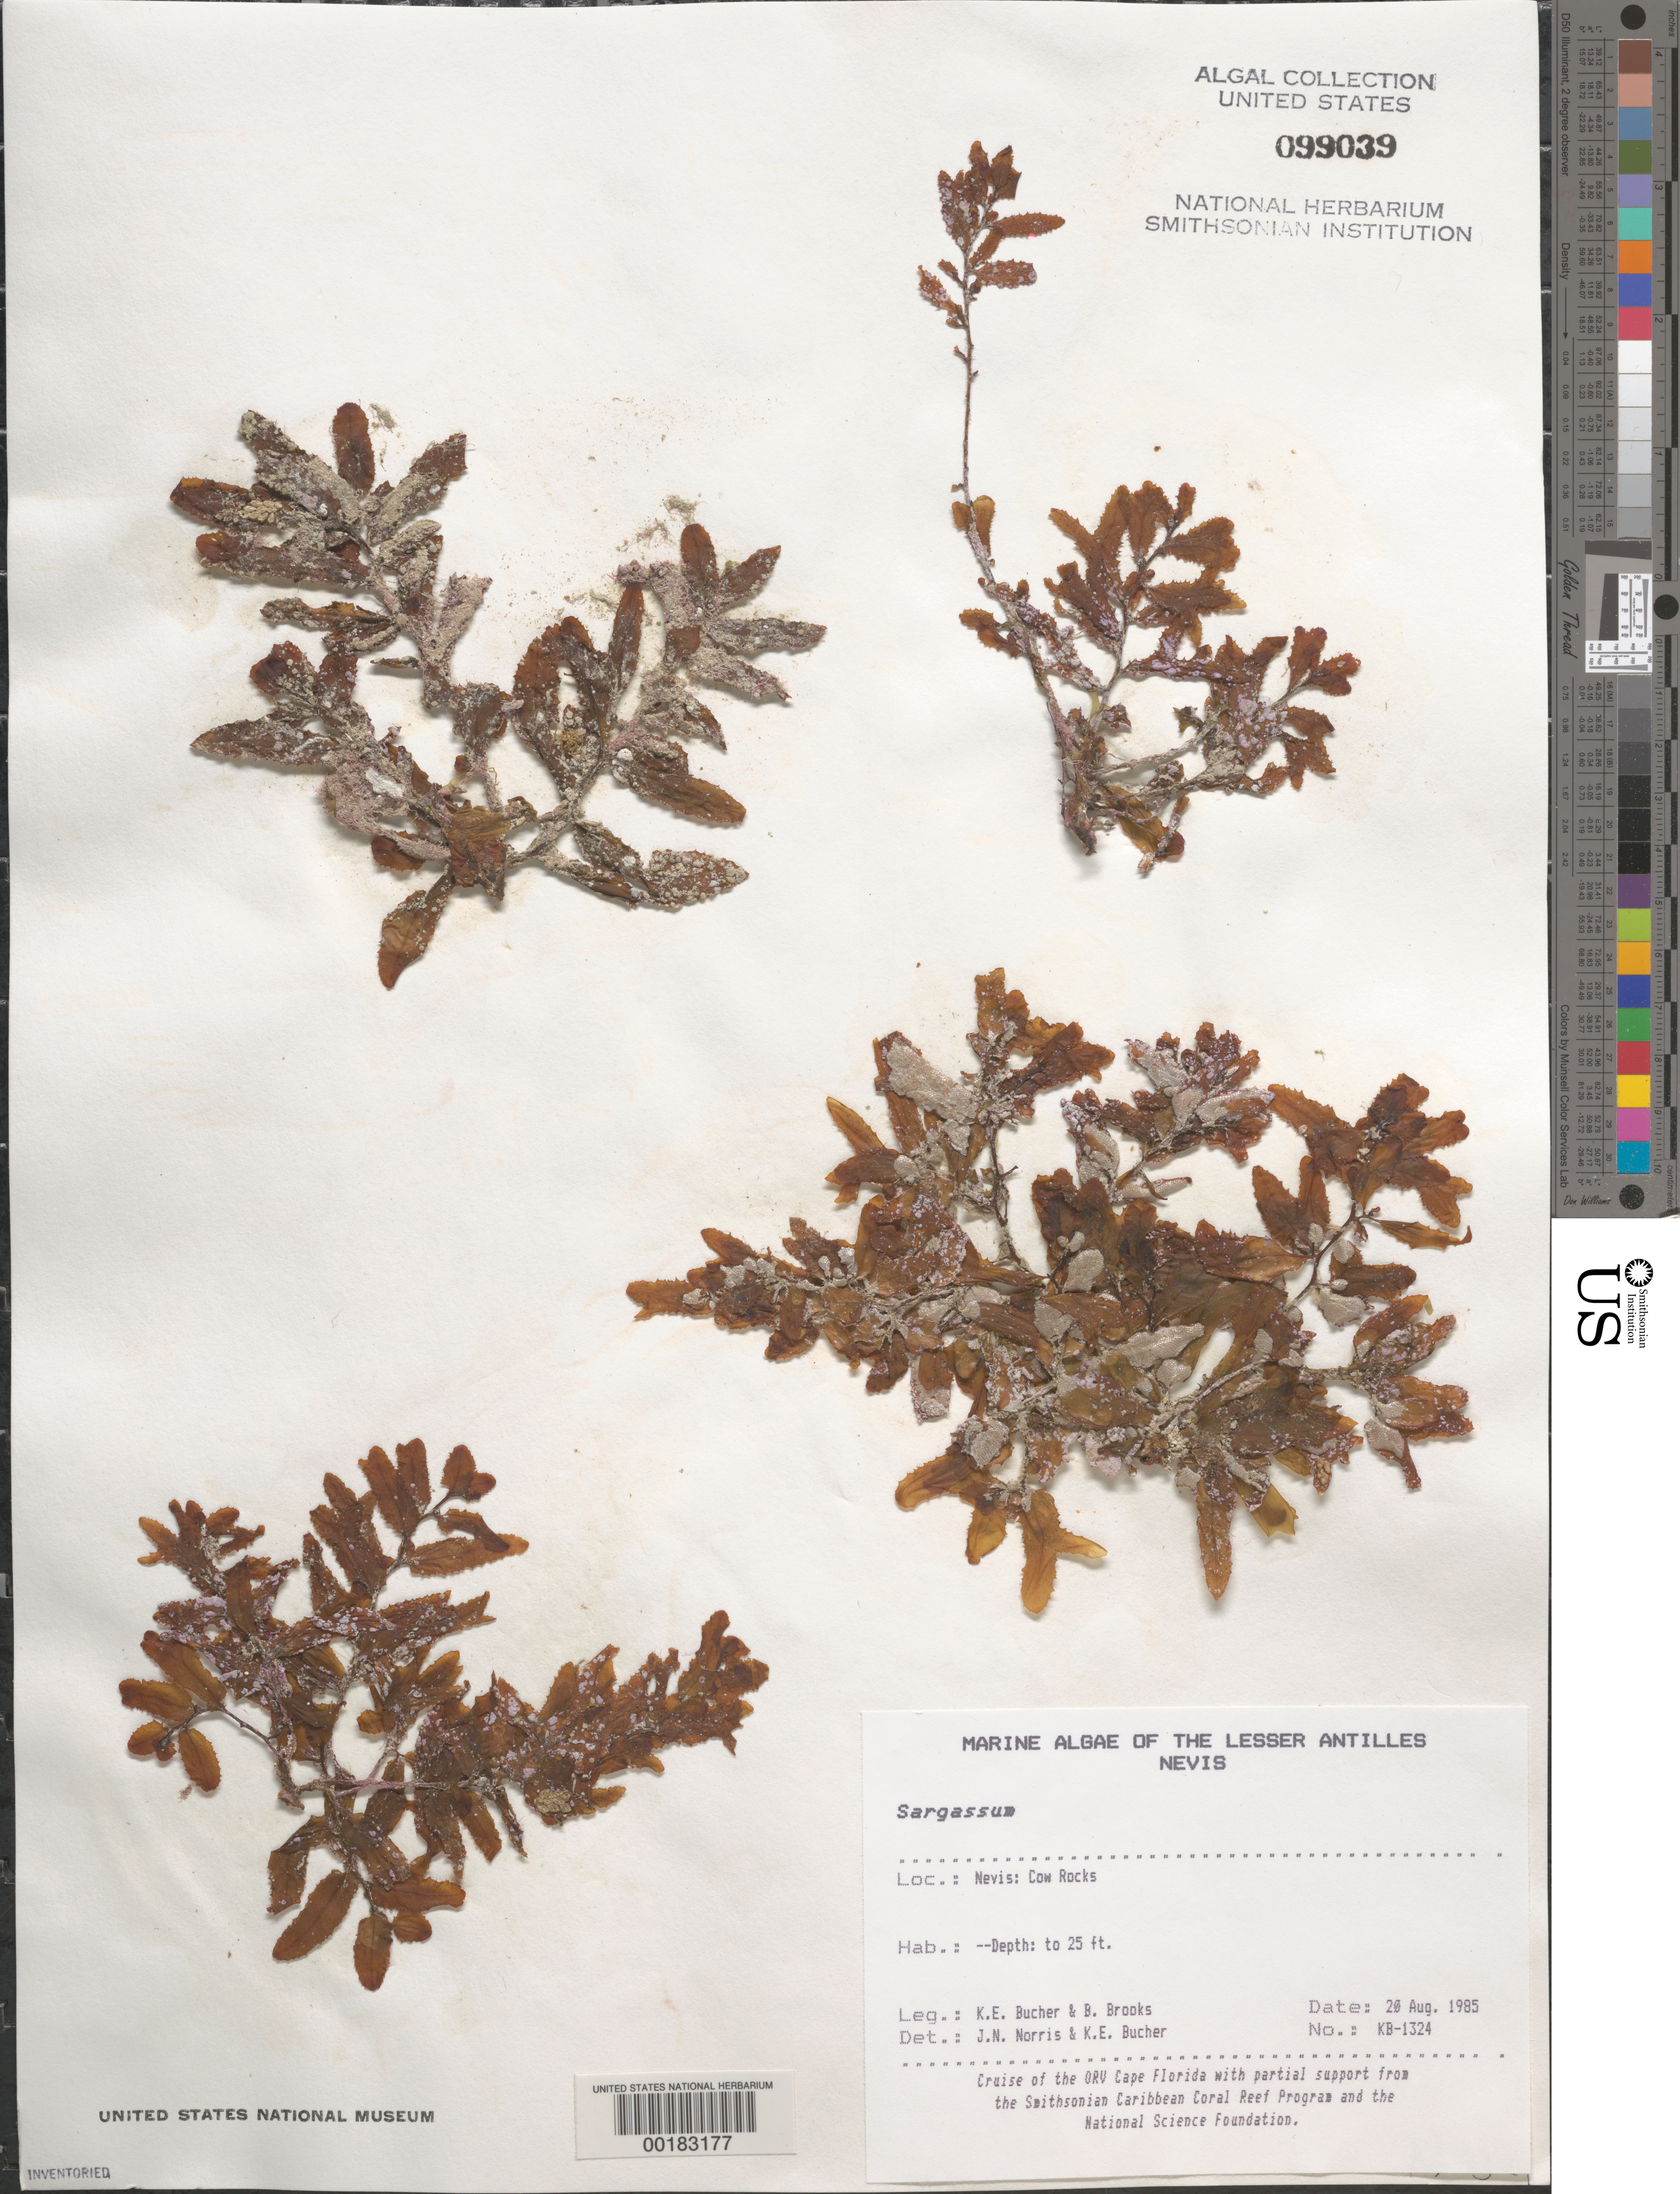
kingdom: Chromista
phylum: Ochrophyta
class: Phaeophyceae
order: Fucales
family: Sargassaceae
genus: Sargassum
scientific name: Sargassum sp.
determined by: Norris, J. N.; Bucher, K. E.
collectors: K. E. Bucher & B. Brooks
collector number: Kb-1324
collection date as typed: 20 Aug 1985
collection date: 1985-08-20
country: St. Christopher-Nevis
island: Nevis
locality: Cow Rocks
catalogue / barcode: US 99039